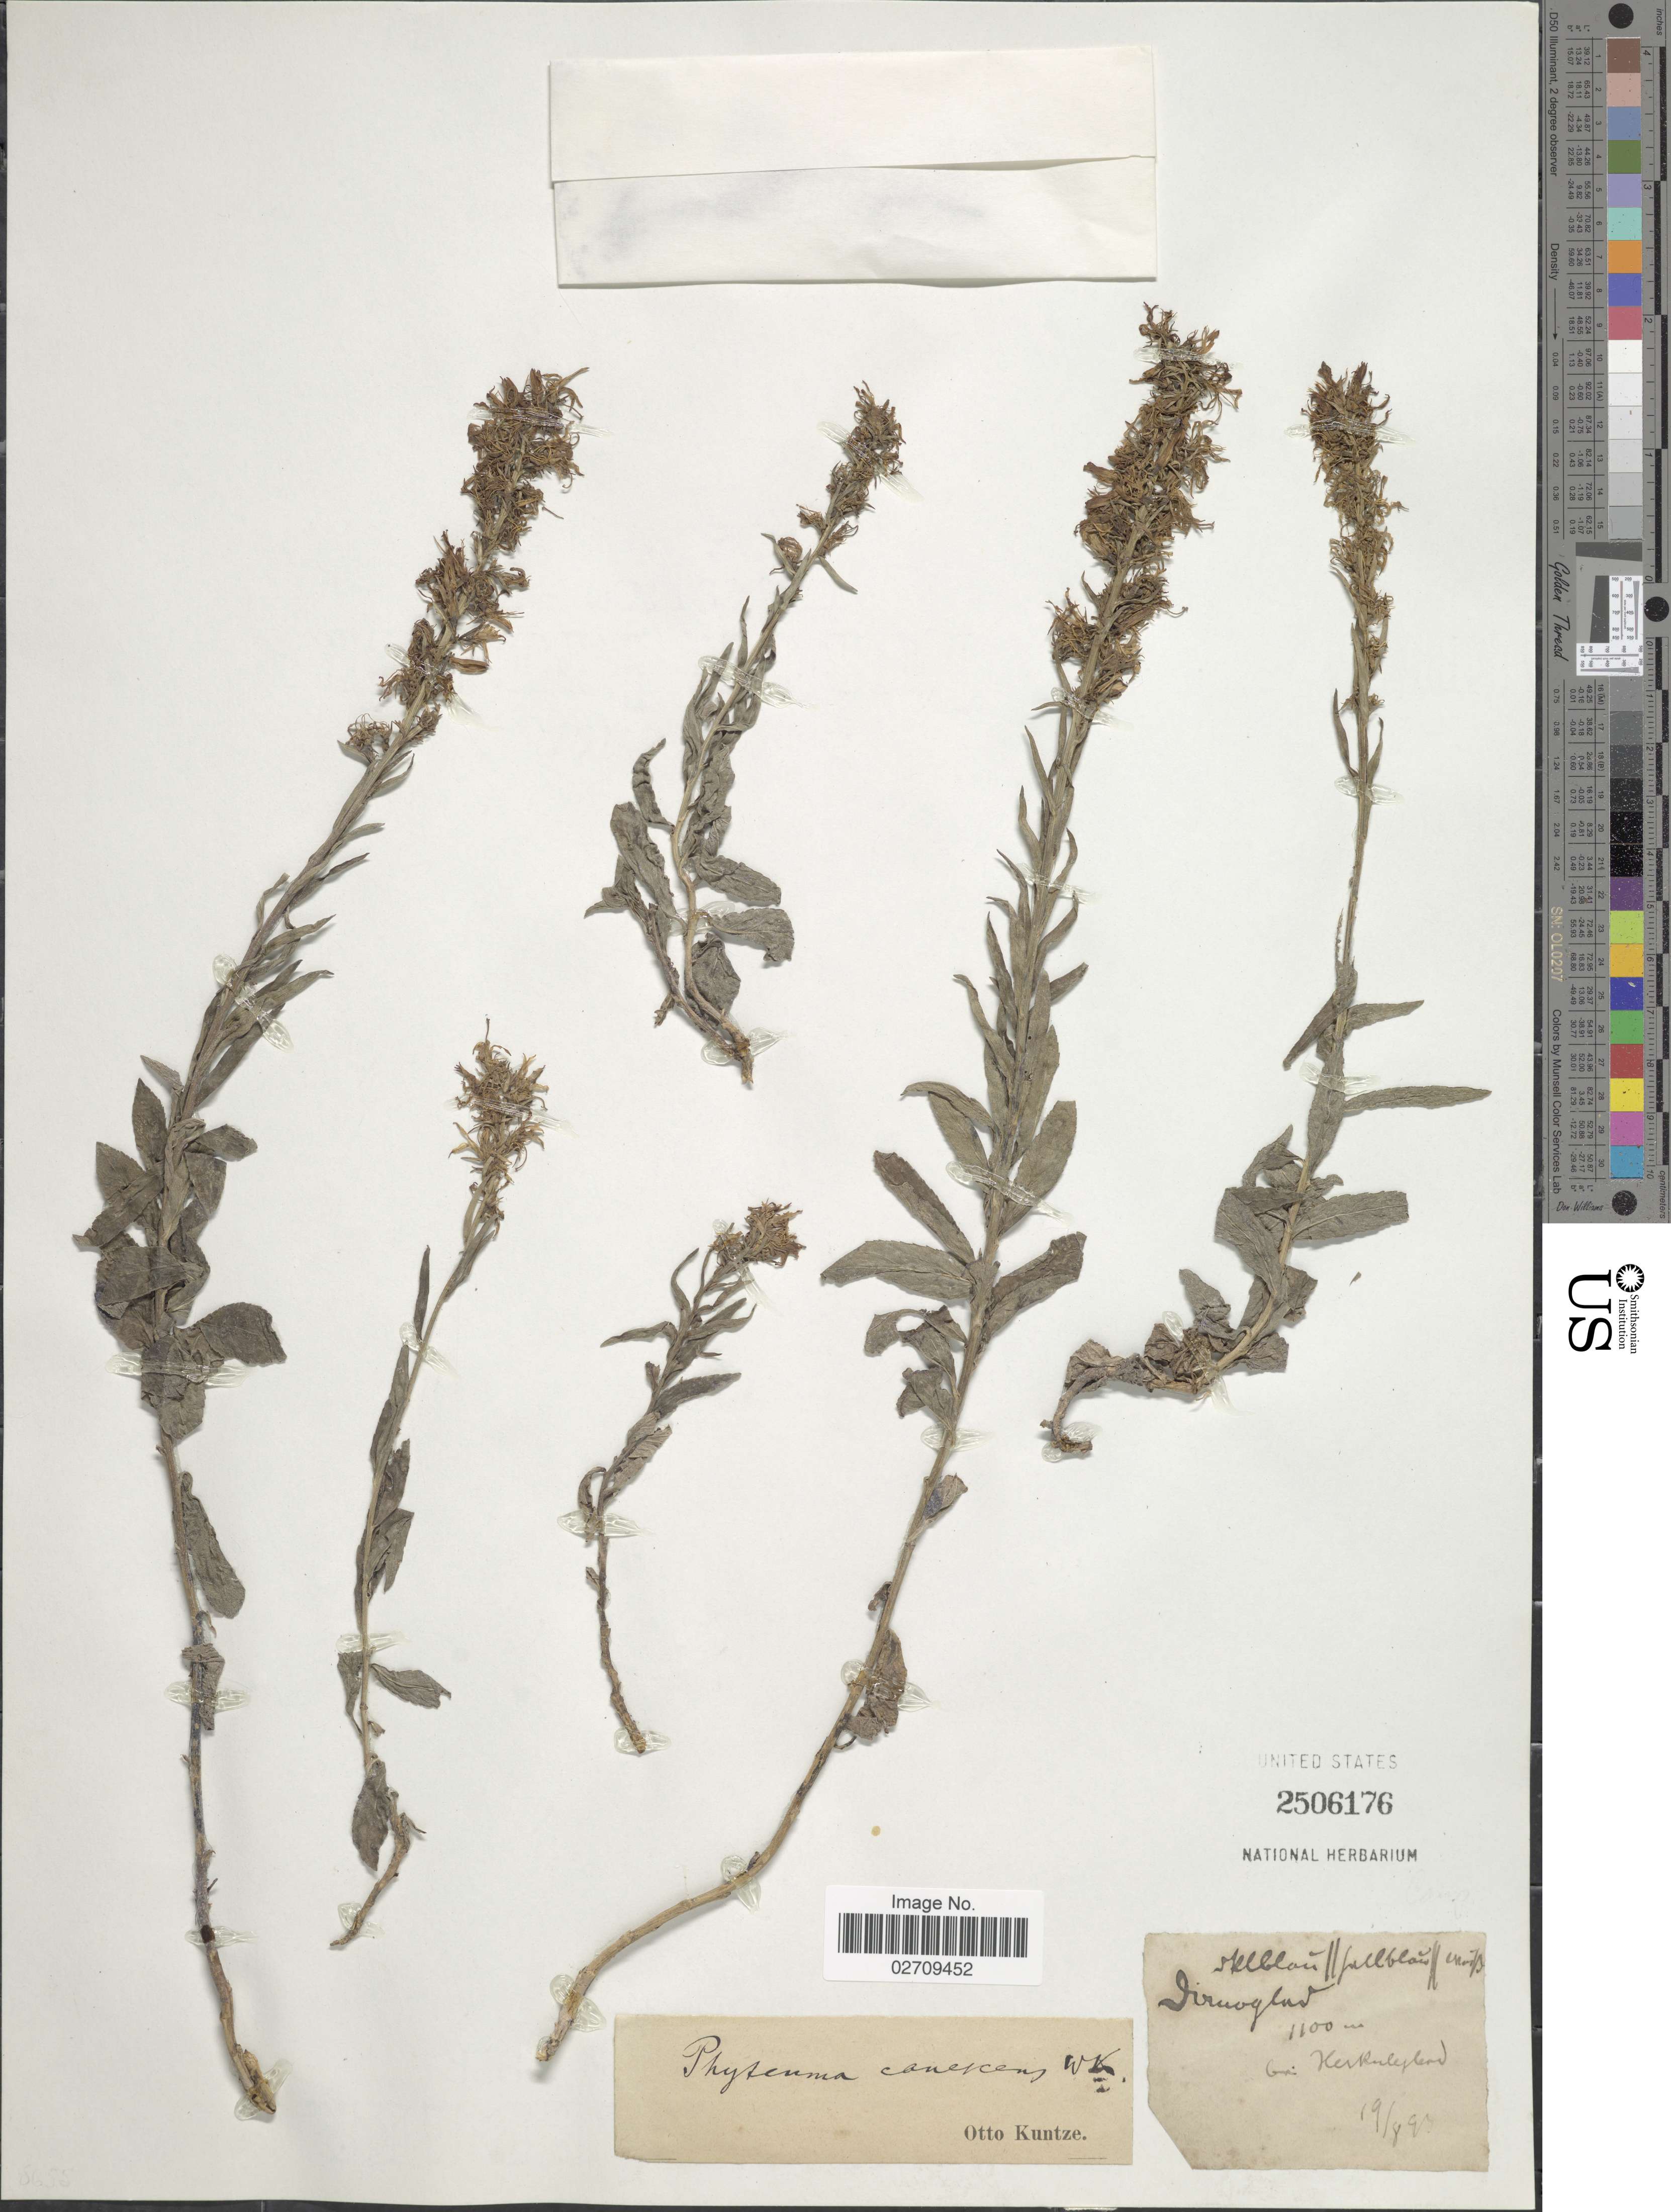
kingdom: Plantae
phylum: Tracheophyta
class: Magnoliopsida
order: Asterales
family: Campanulaceae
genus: Asyneuma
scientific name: Asyneuma canescens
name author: (Waldst. & Kit.) Griseb. & Schenk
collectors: C.E.O. Kuntze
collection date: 1893-08-19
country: Romania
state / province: Caras-Severin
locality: Herkulesbad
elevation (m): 1100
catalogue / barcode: US 2506176